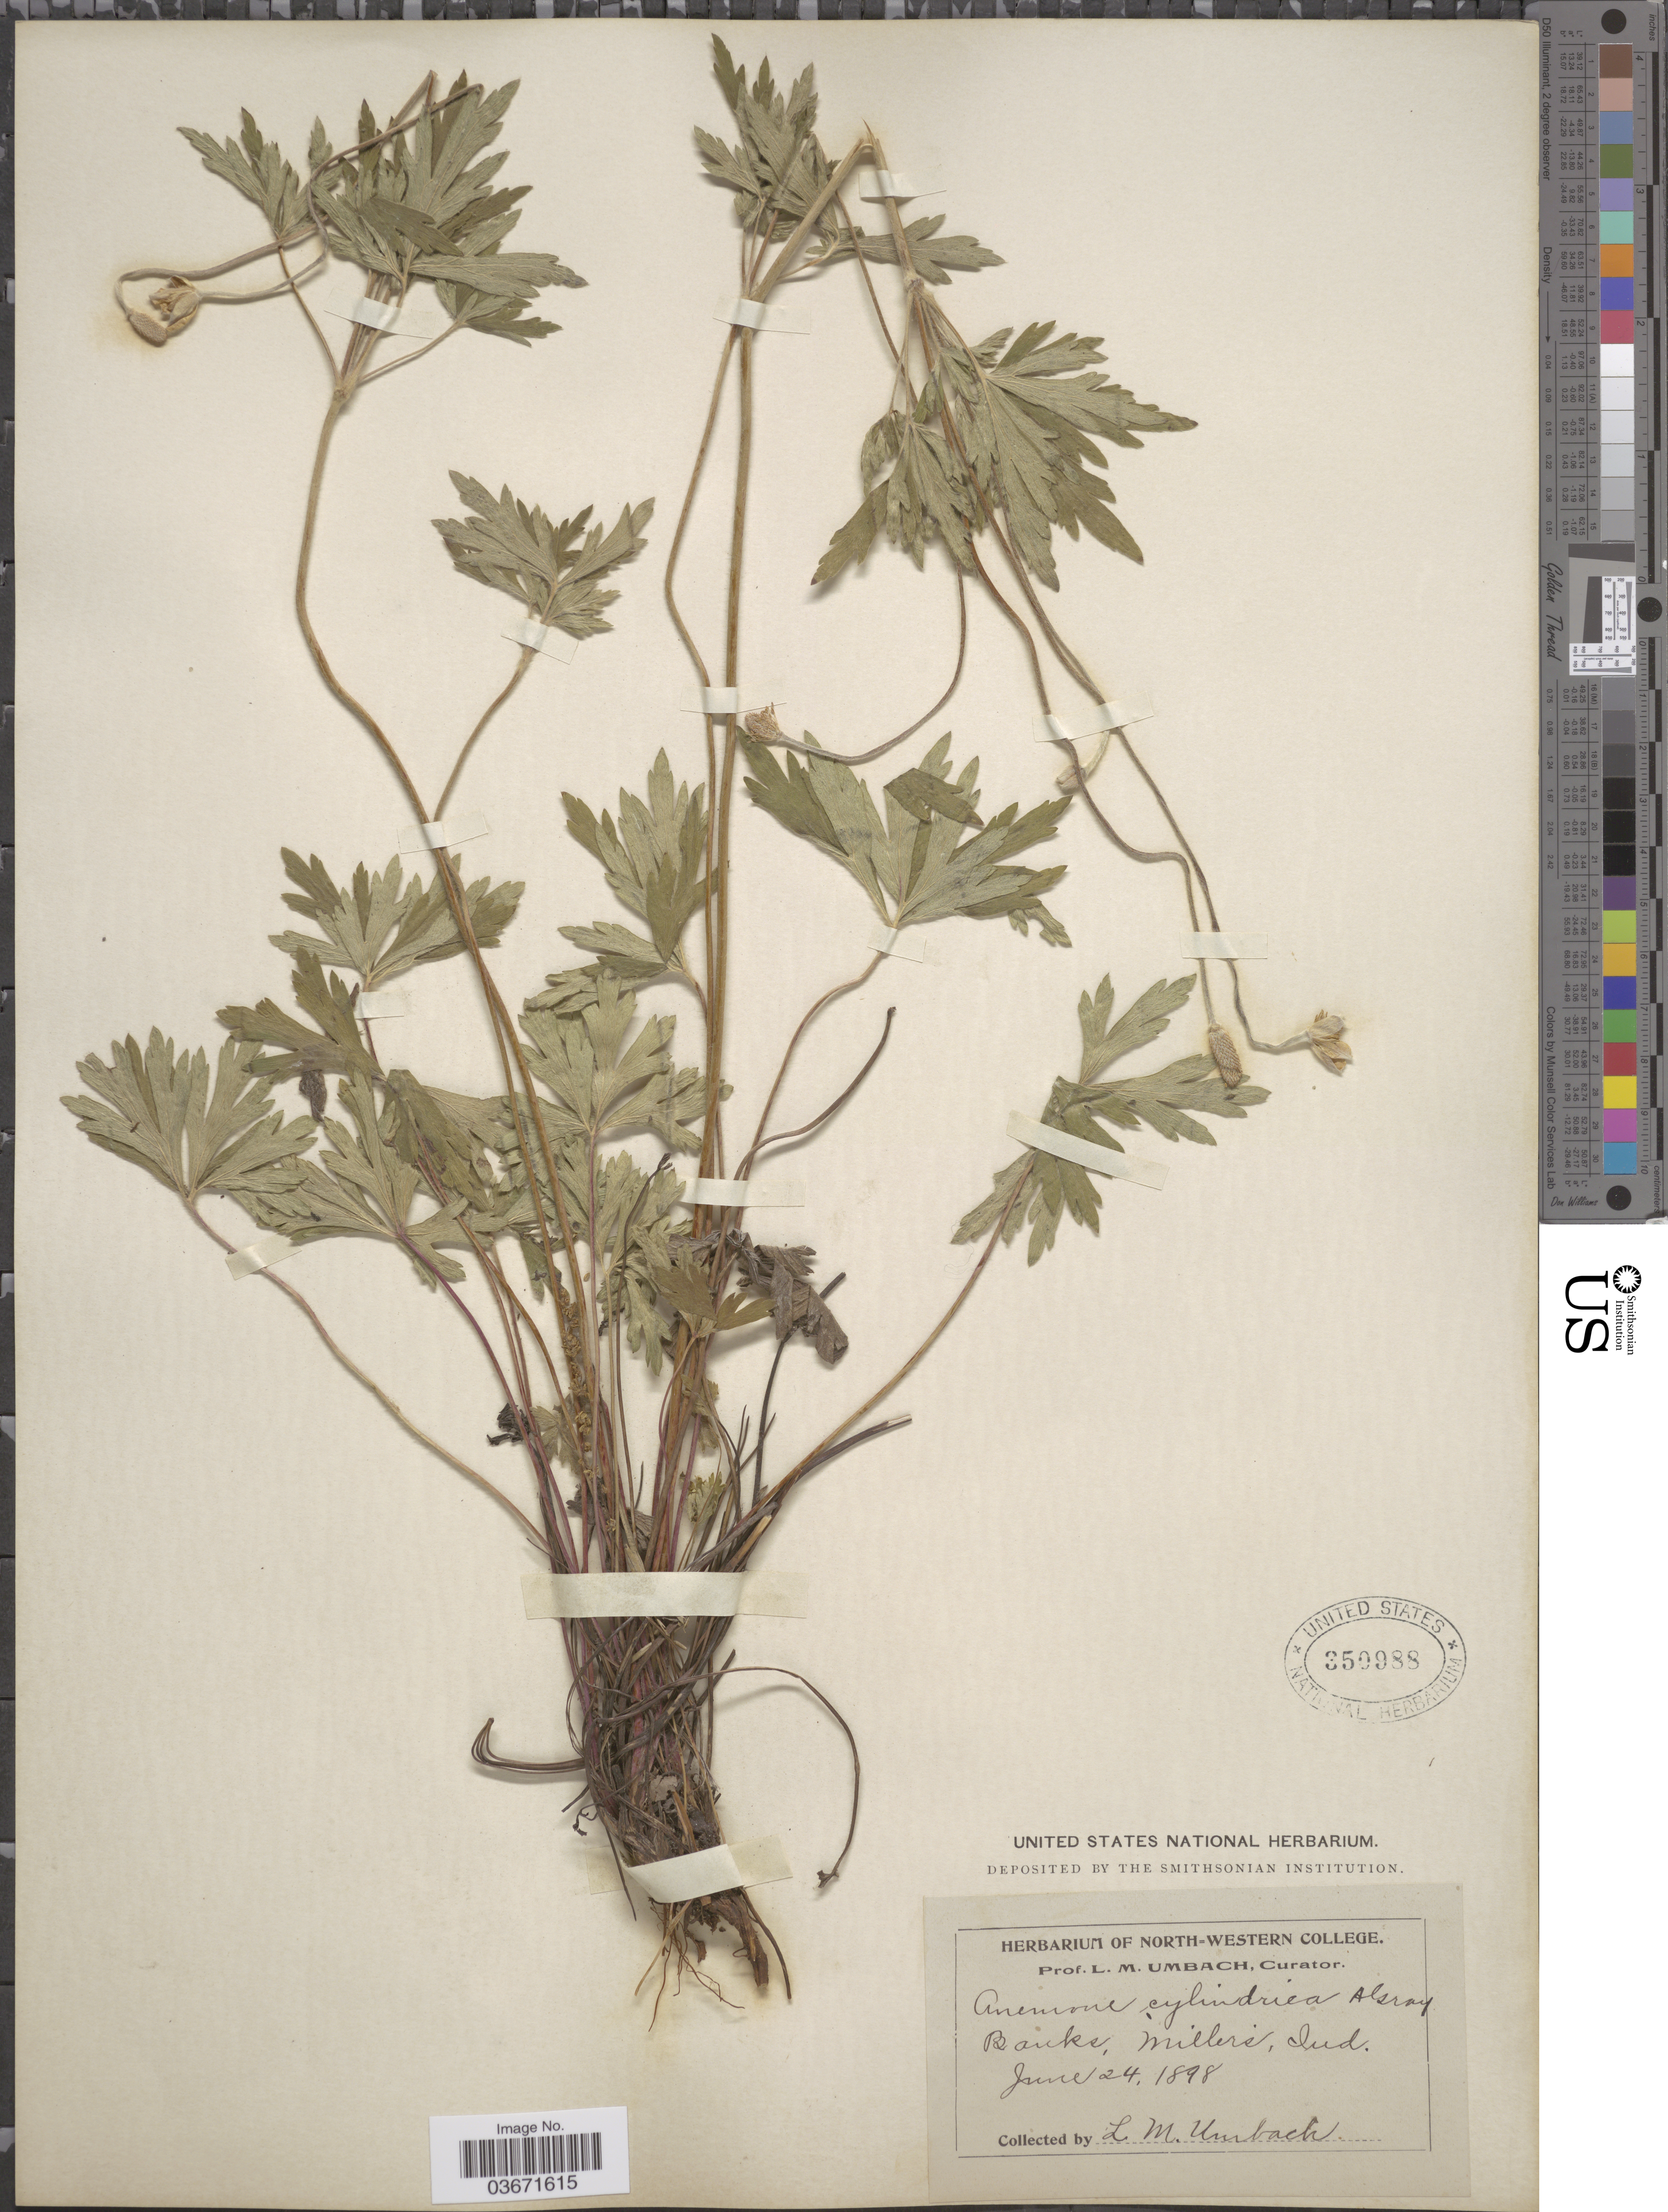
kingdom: Plantae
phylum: Tracheophyta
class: Magnoliopsida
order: Ranunculales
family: Ranunculaceae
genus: Anemone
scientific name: Anemone cylindrica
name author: A. Gray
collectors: L. M. Umbach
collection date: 1898-06-24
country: United States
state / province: Indiana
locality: Banks, Miller's.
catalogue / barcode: US 350988